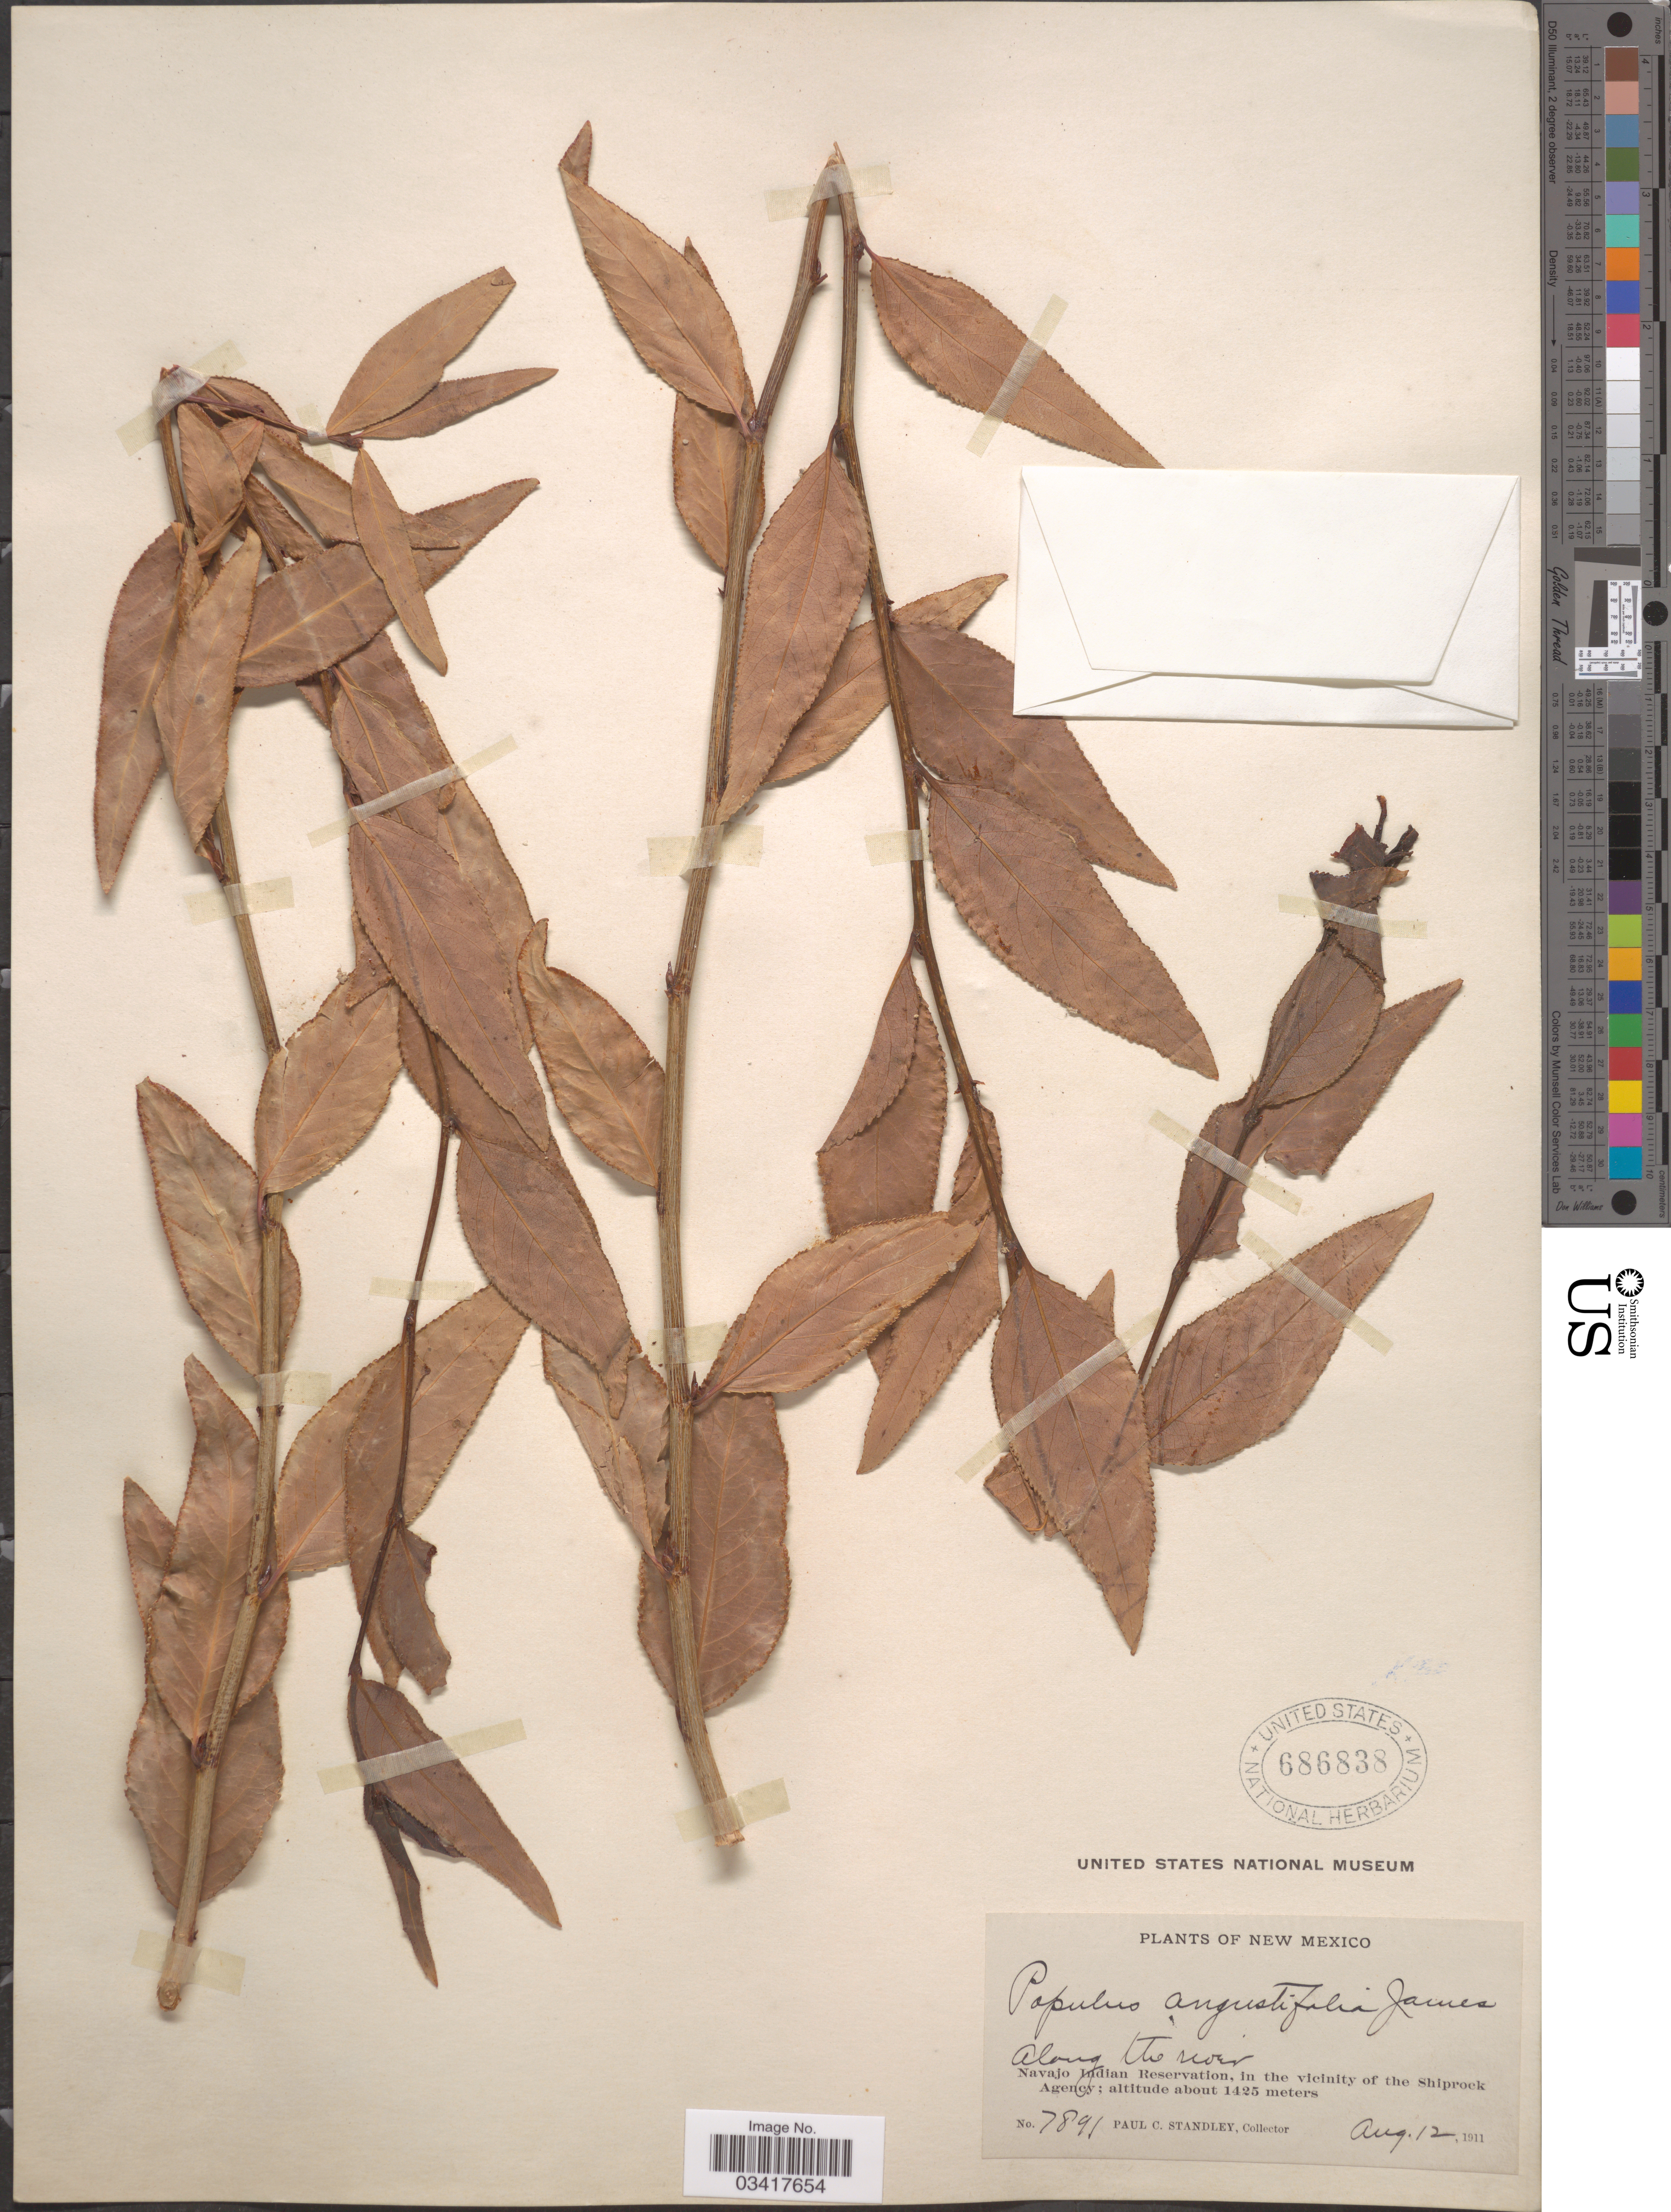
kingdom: Plantae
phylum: Tracheophyta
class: Magnoliopsida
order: Malpighiales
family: Salicaceae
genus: Populus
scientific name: Populus angustifolia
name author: E. James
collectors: P. C. Standley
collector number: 7891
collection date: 1911-08-12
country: United States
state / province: New Mexico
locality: Navajo Indian Reservation, in the vicinity of the Shiprock Agency.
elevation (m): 1425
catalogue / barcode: US 686838